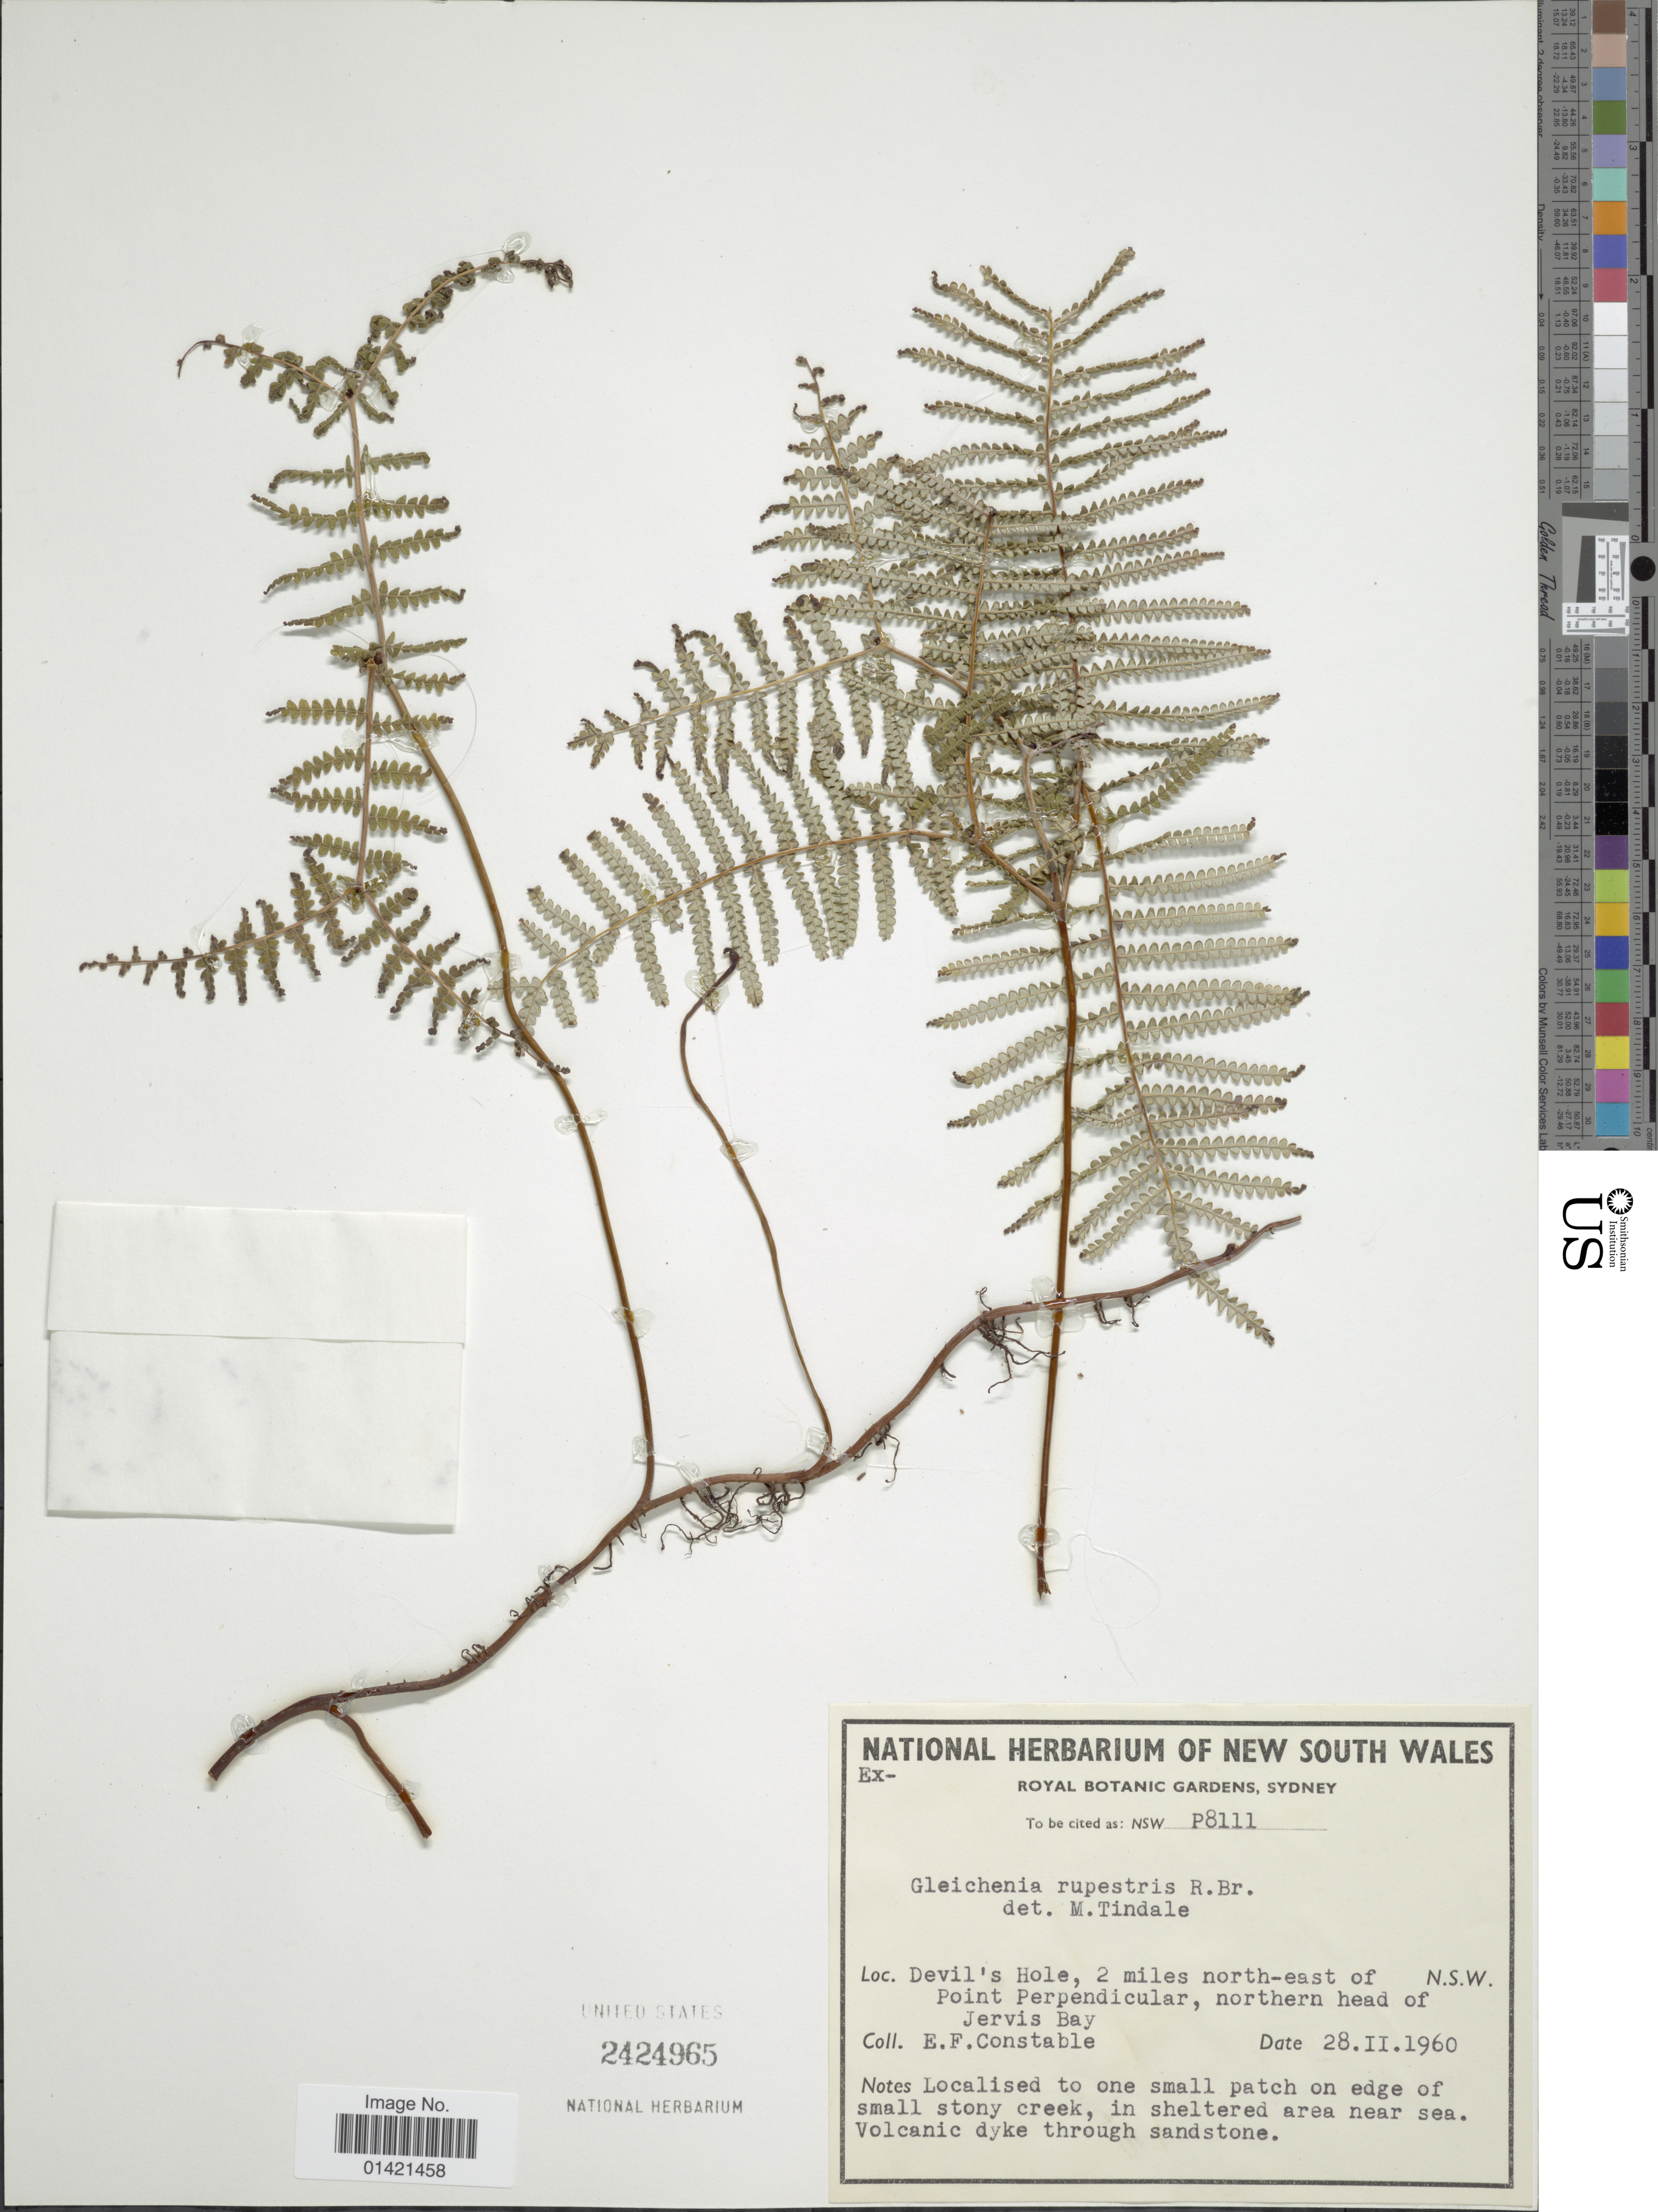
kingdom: Plantae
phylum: Tracheophyta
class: Polypodiopsida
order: Gleicheniales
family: Gleicheniaceae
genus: Gleichenia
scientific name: Gleichenia rupestris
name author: R. Br.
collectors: E. F. Constable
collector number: P8111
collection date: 1960-02-28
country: Australia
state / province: New South Wales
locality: Devil's Hole, 2 miles north-east of Point Perpendicular, northern head of Jervis Bay. N.S.W.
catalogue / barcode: US 2424965